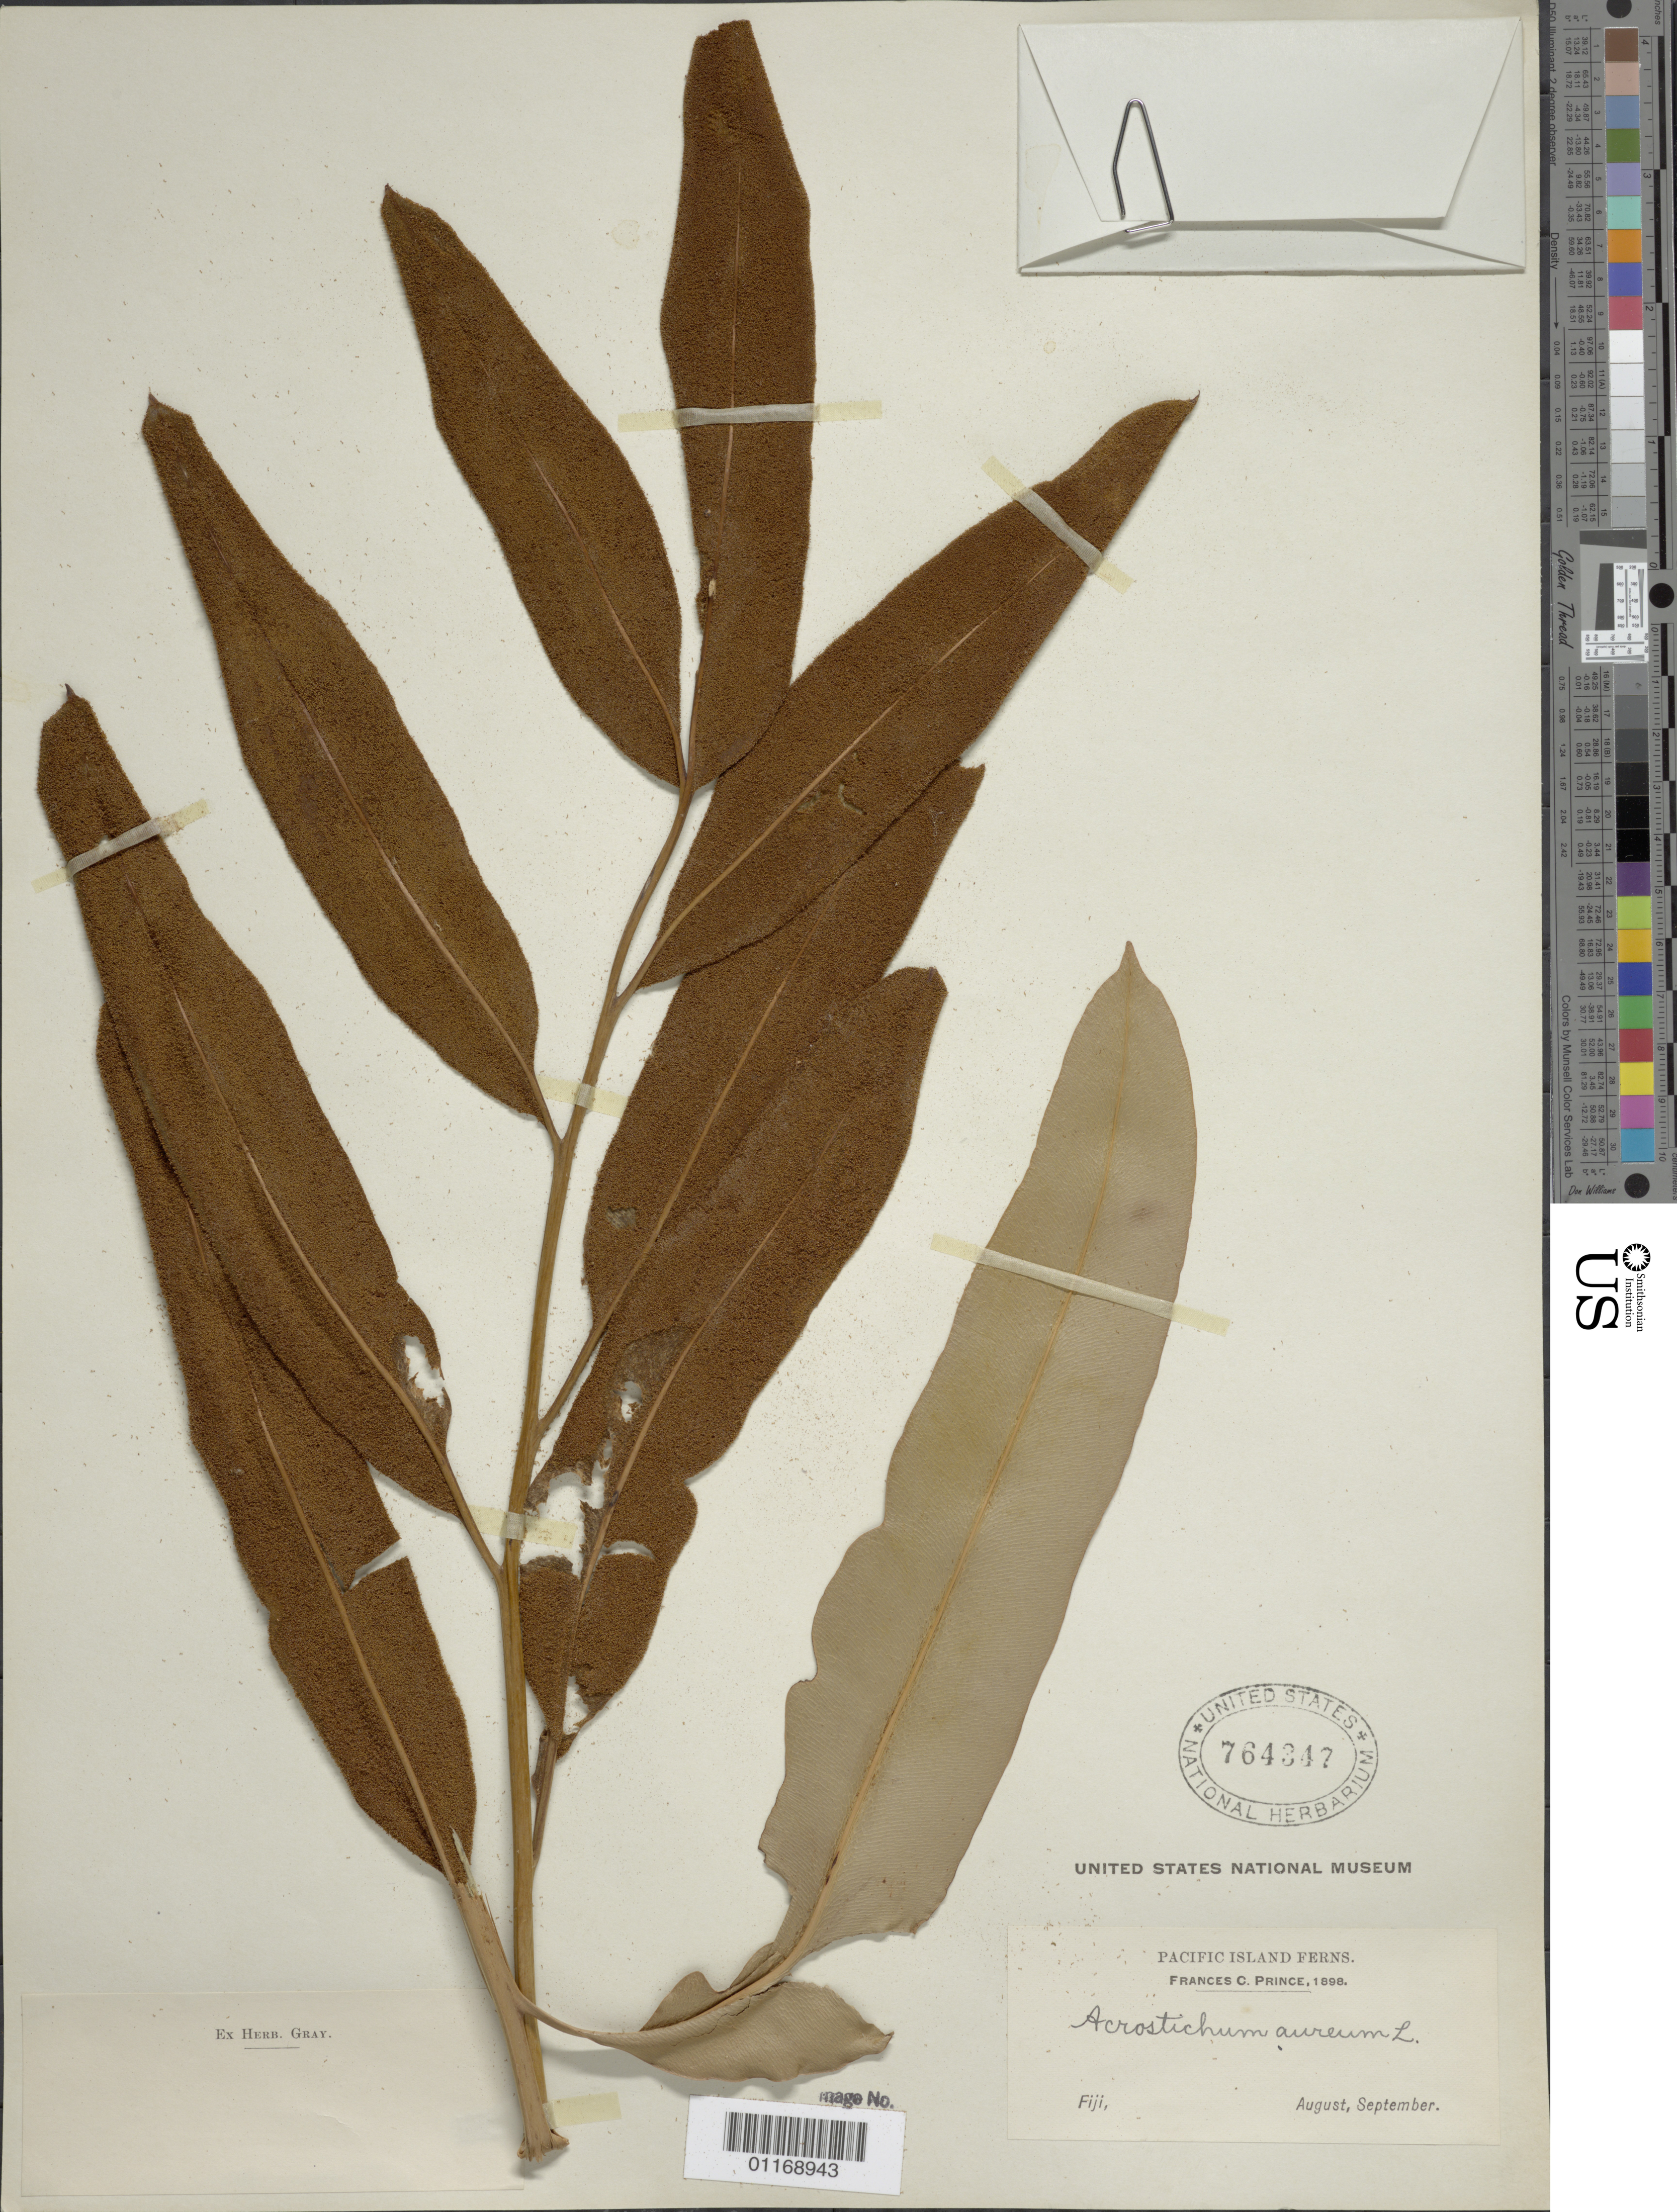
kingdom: Plantae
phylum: Tracheophyta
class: Polypodiopsida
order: Polypodiales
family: Pteridaceae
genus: Acrostichum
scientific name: Acrostichum aureum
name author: L.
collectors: F. Prince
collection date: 1898-08/1898-09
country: Fiji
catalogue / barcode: US 764347